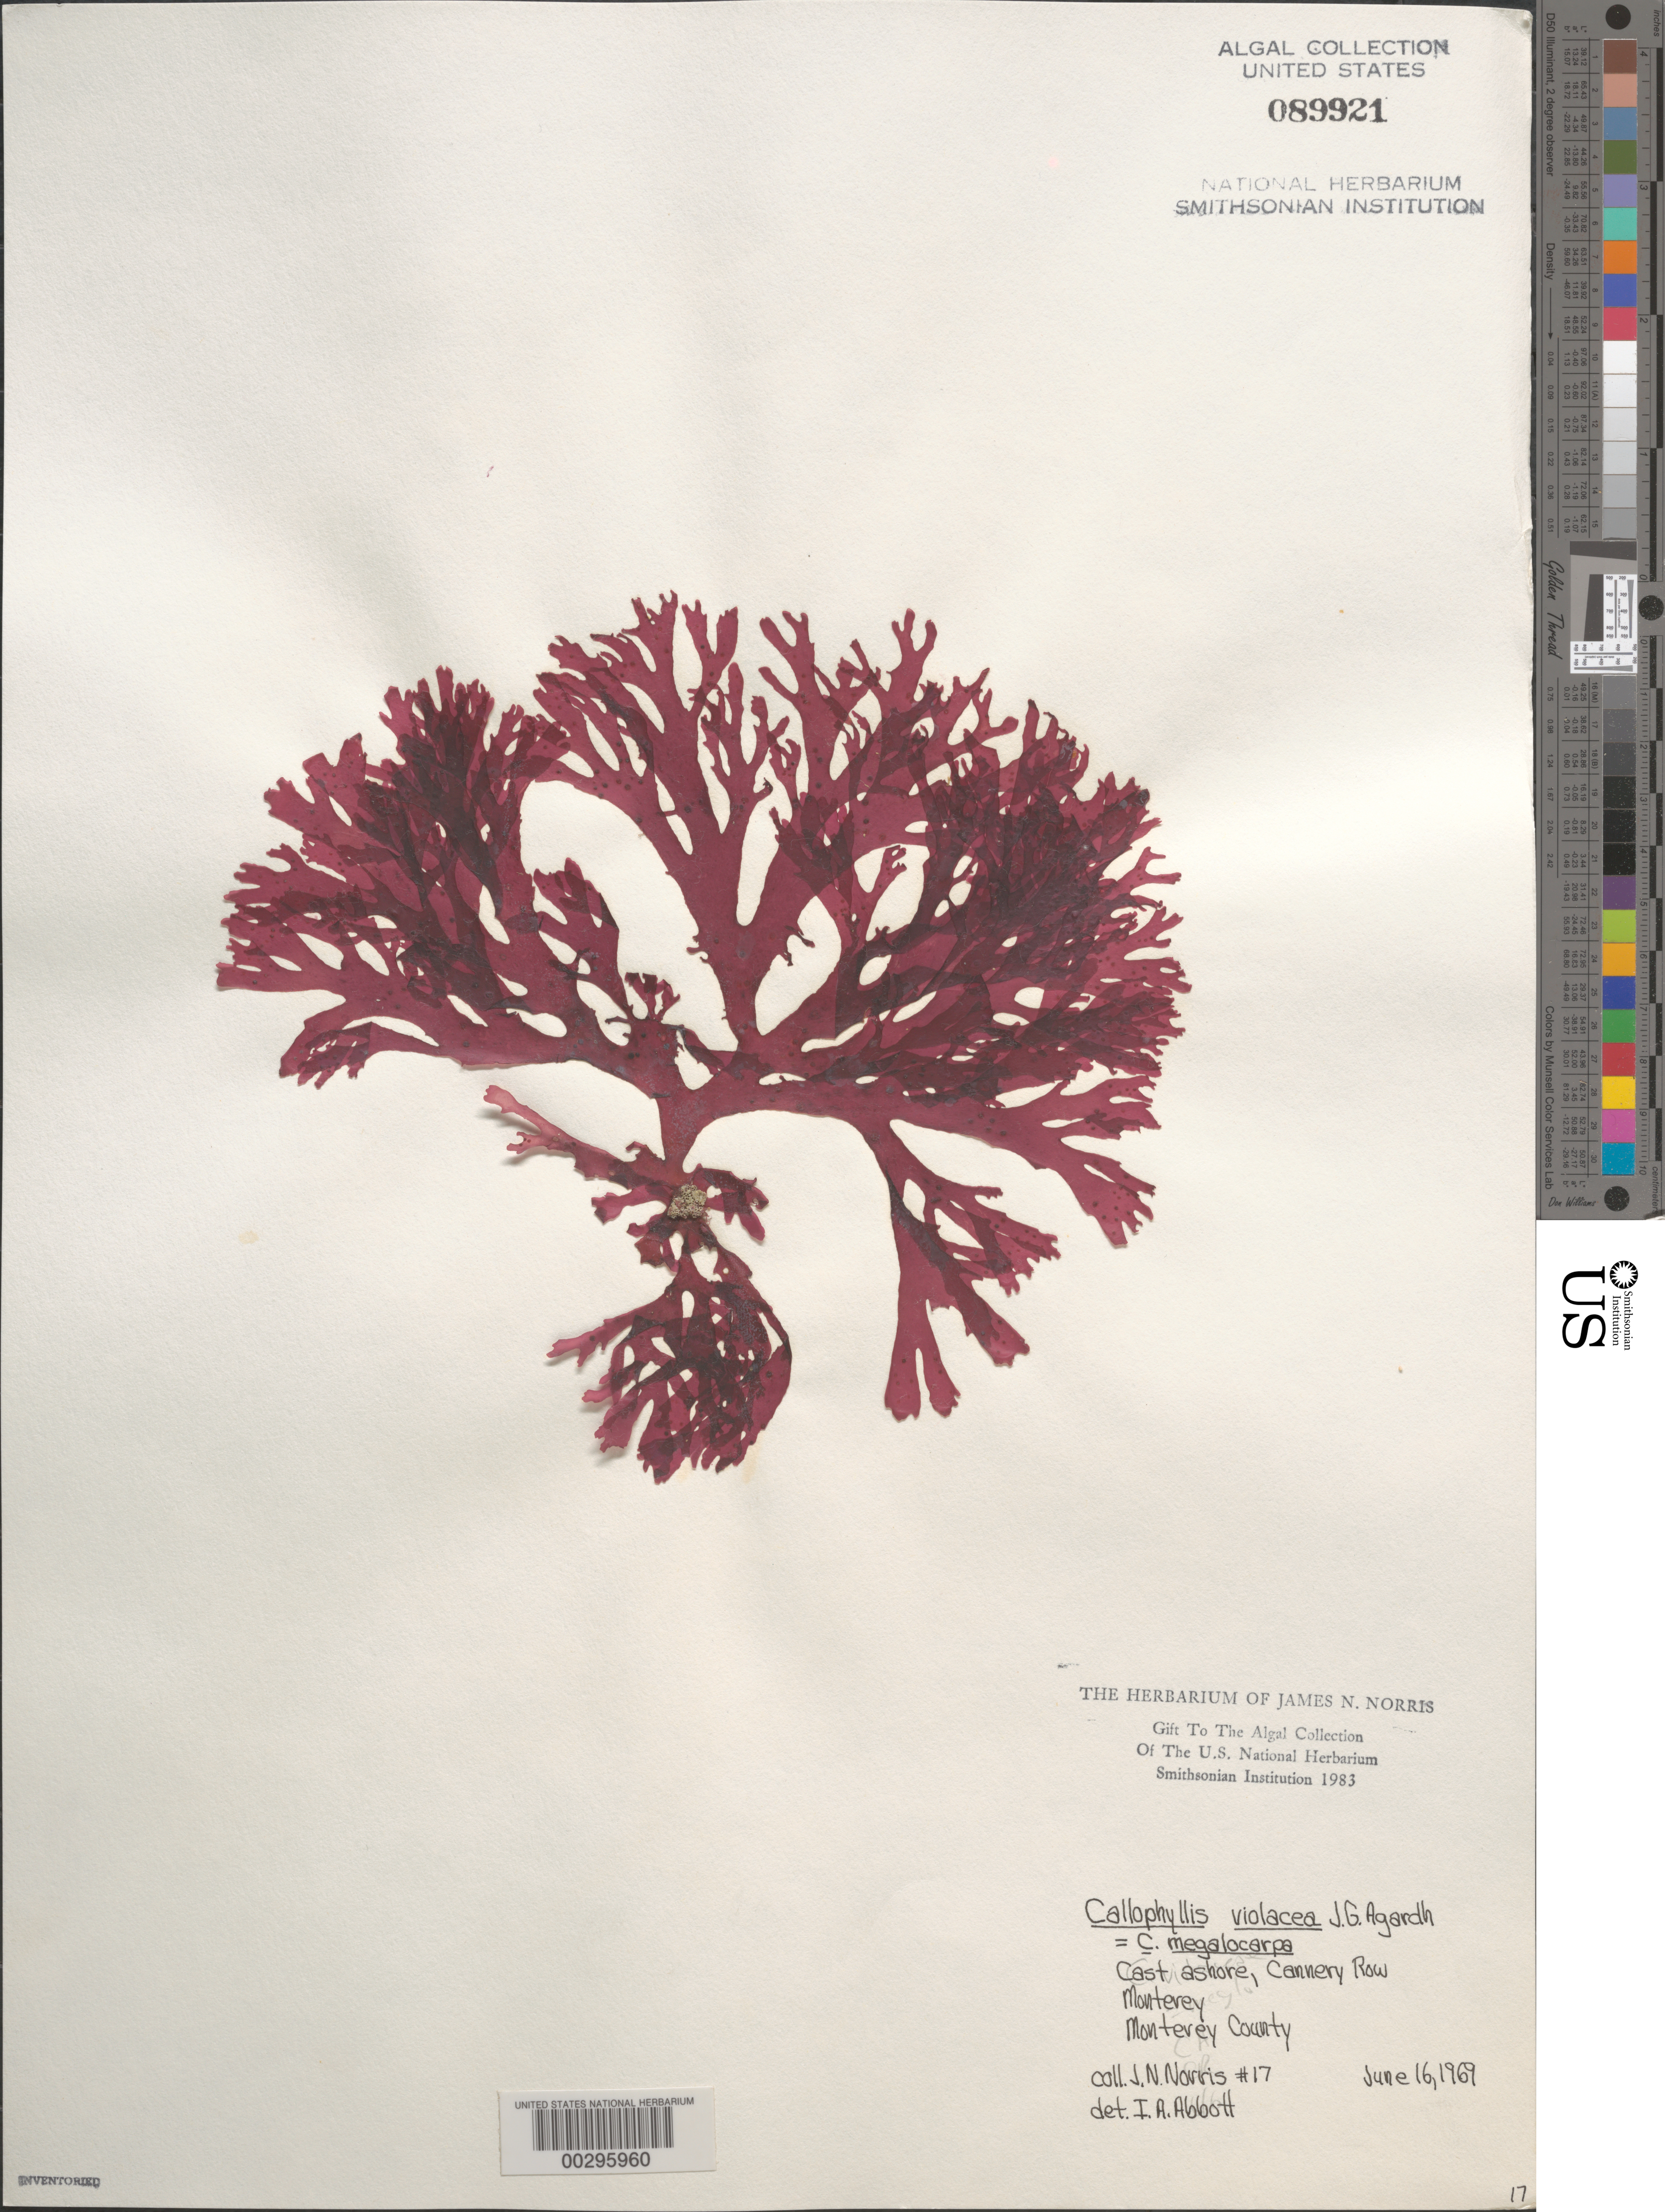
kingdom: Plantae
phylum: Rhodophyta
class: Florideophyceae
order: Gigartinales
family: Kallymeniaceae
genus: Callophyllis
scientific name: Callophyllis violacea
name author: J. Agardh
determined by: Abbott, Isabella A.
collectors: J. N. Norris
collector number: JN-17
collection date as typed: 16 Jun 1969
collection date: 1969-06-16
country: United States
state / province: California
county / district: Monterey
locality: Cannery Row, Monterey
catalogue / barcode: US 89921